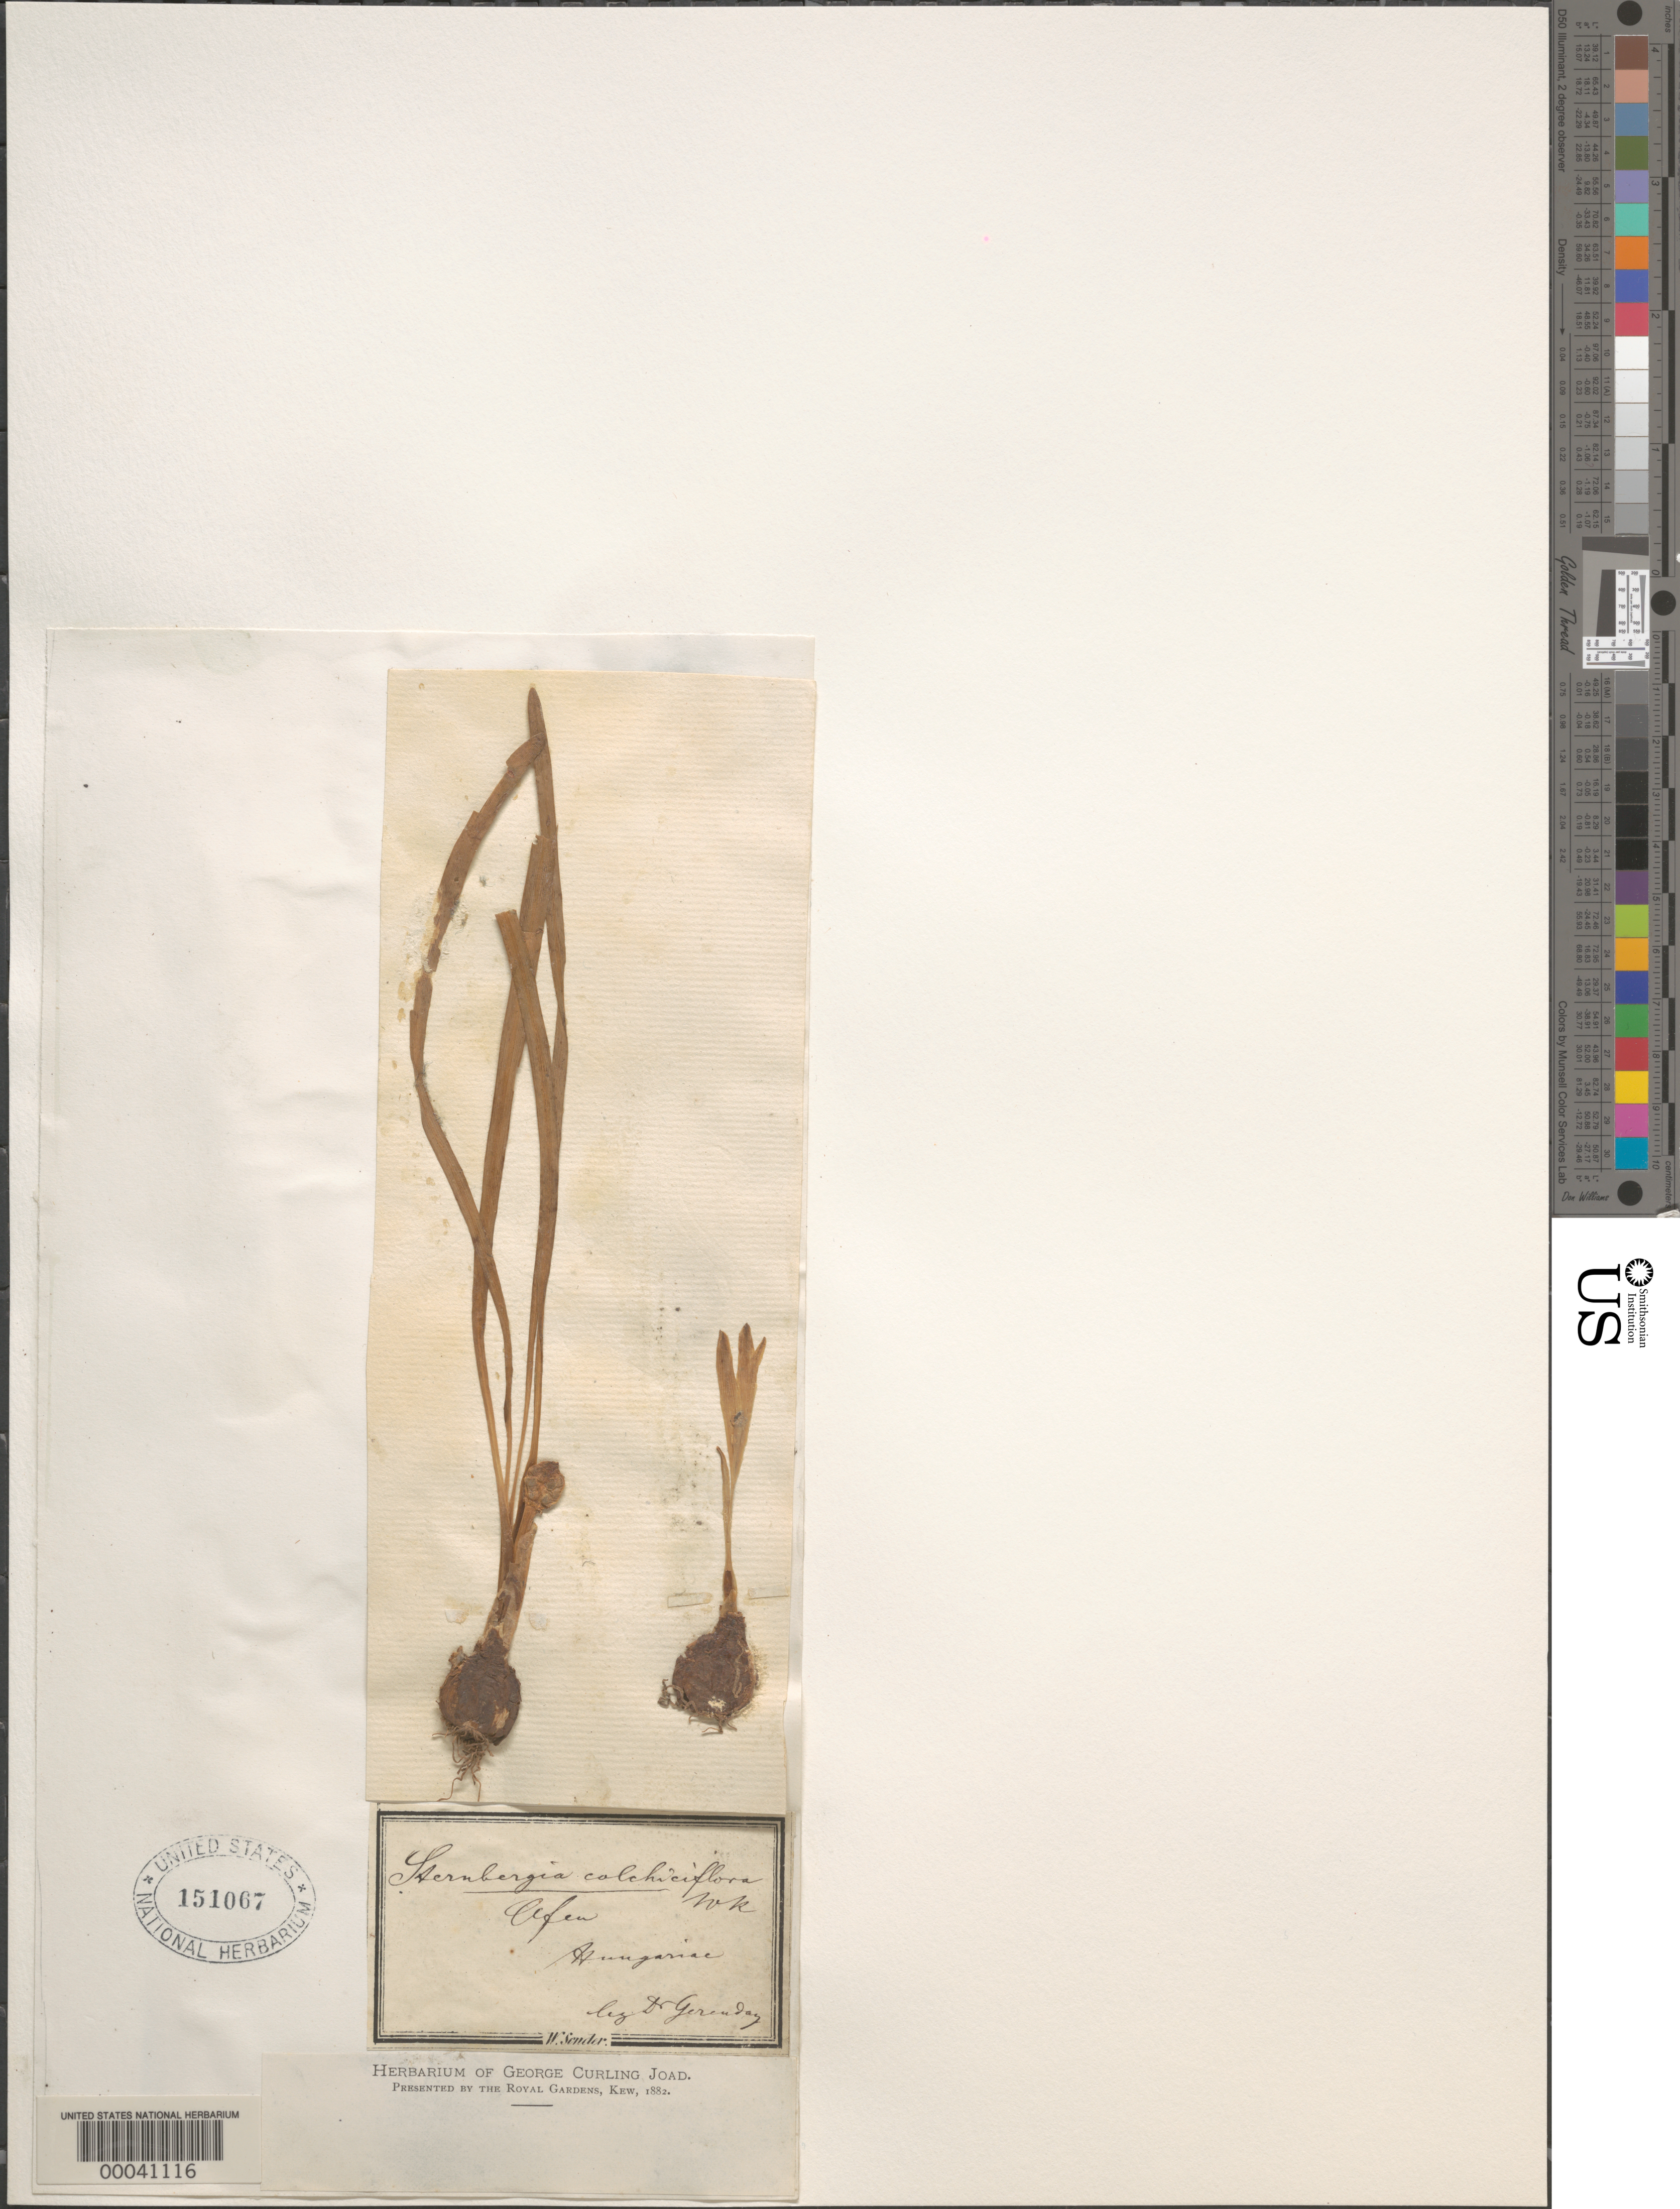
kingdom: Plantae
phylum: Tracheophyta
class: Liliopsida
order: Asparagales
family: Amaryllidaceae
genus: Sternbergia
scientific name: Sternbergia colchiciflora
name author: Waldst. & Kit.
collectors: -. Gerendez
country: Hungary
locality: Cefeu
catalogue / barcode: US 151067